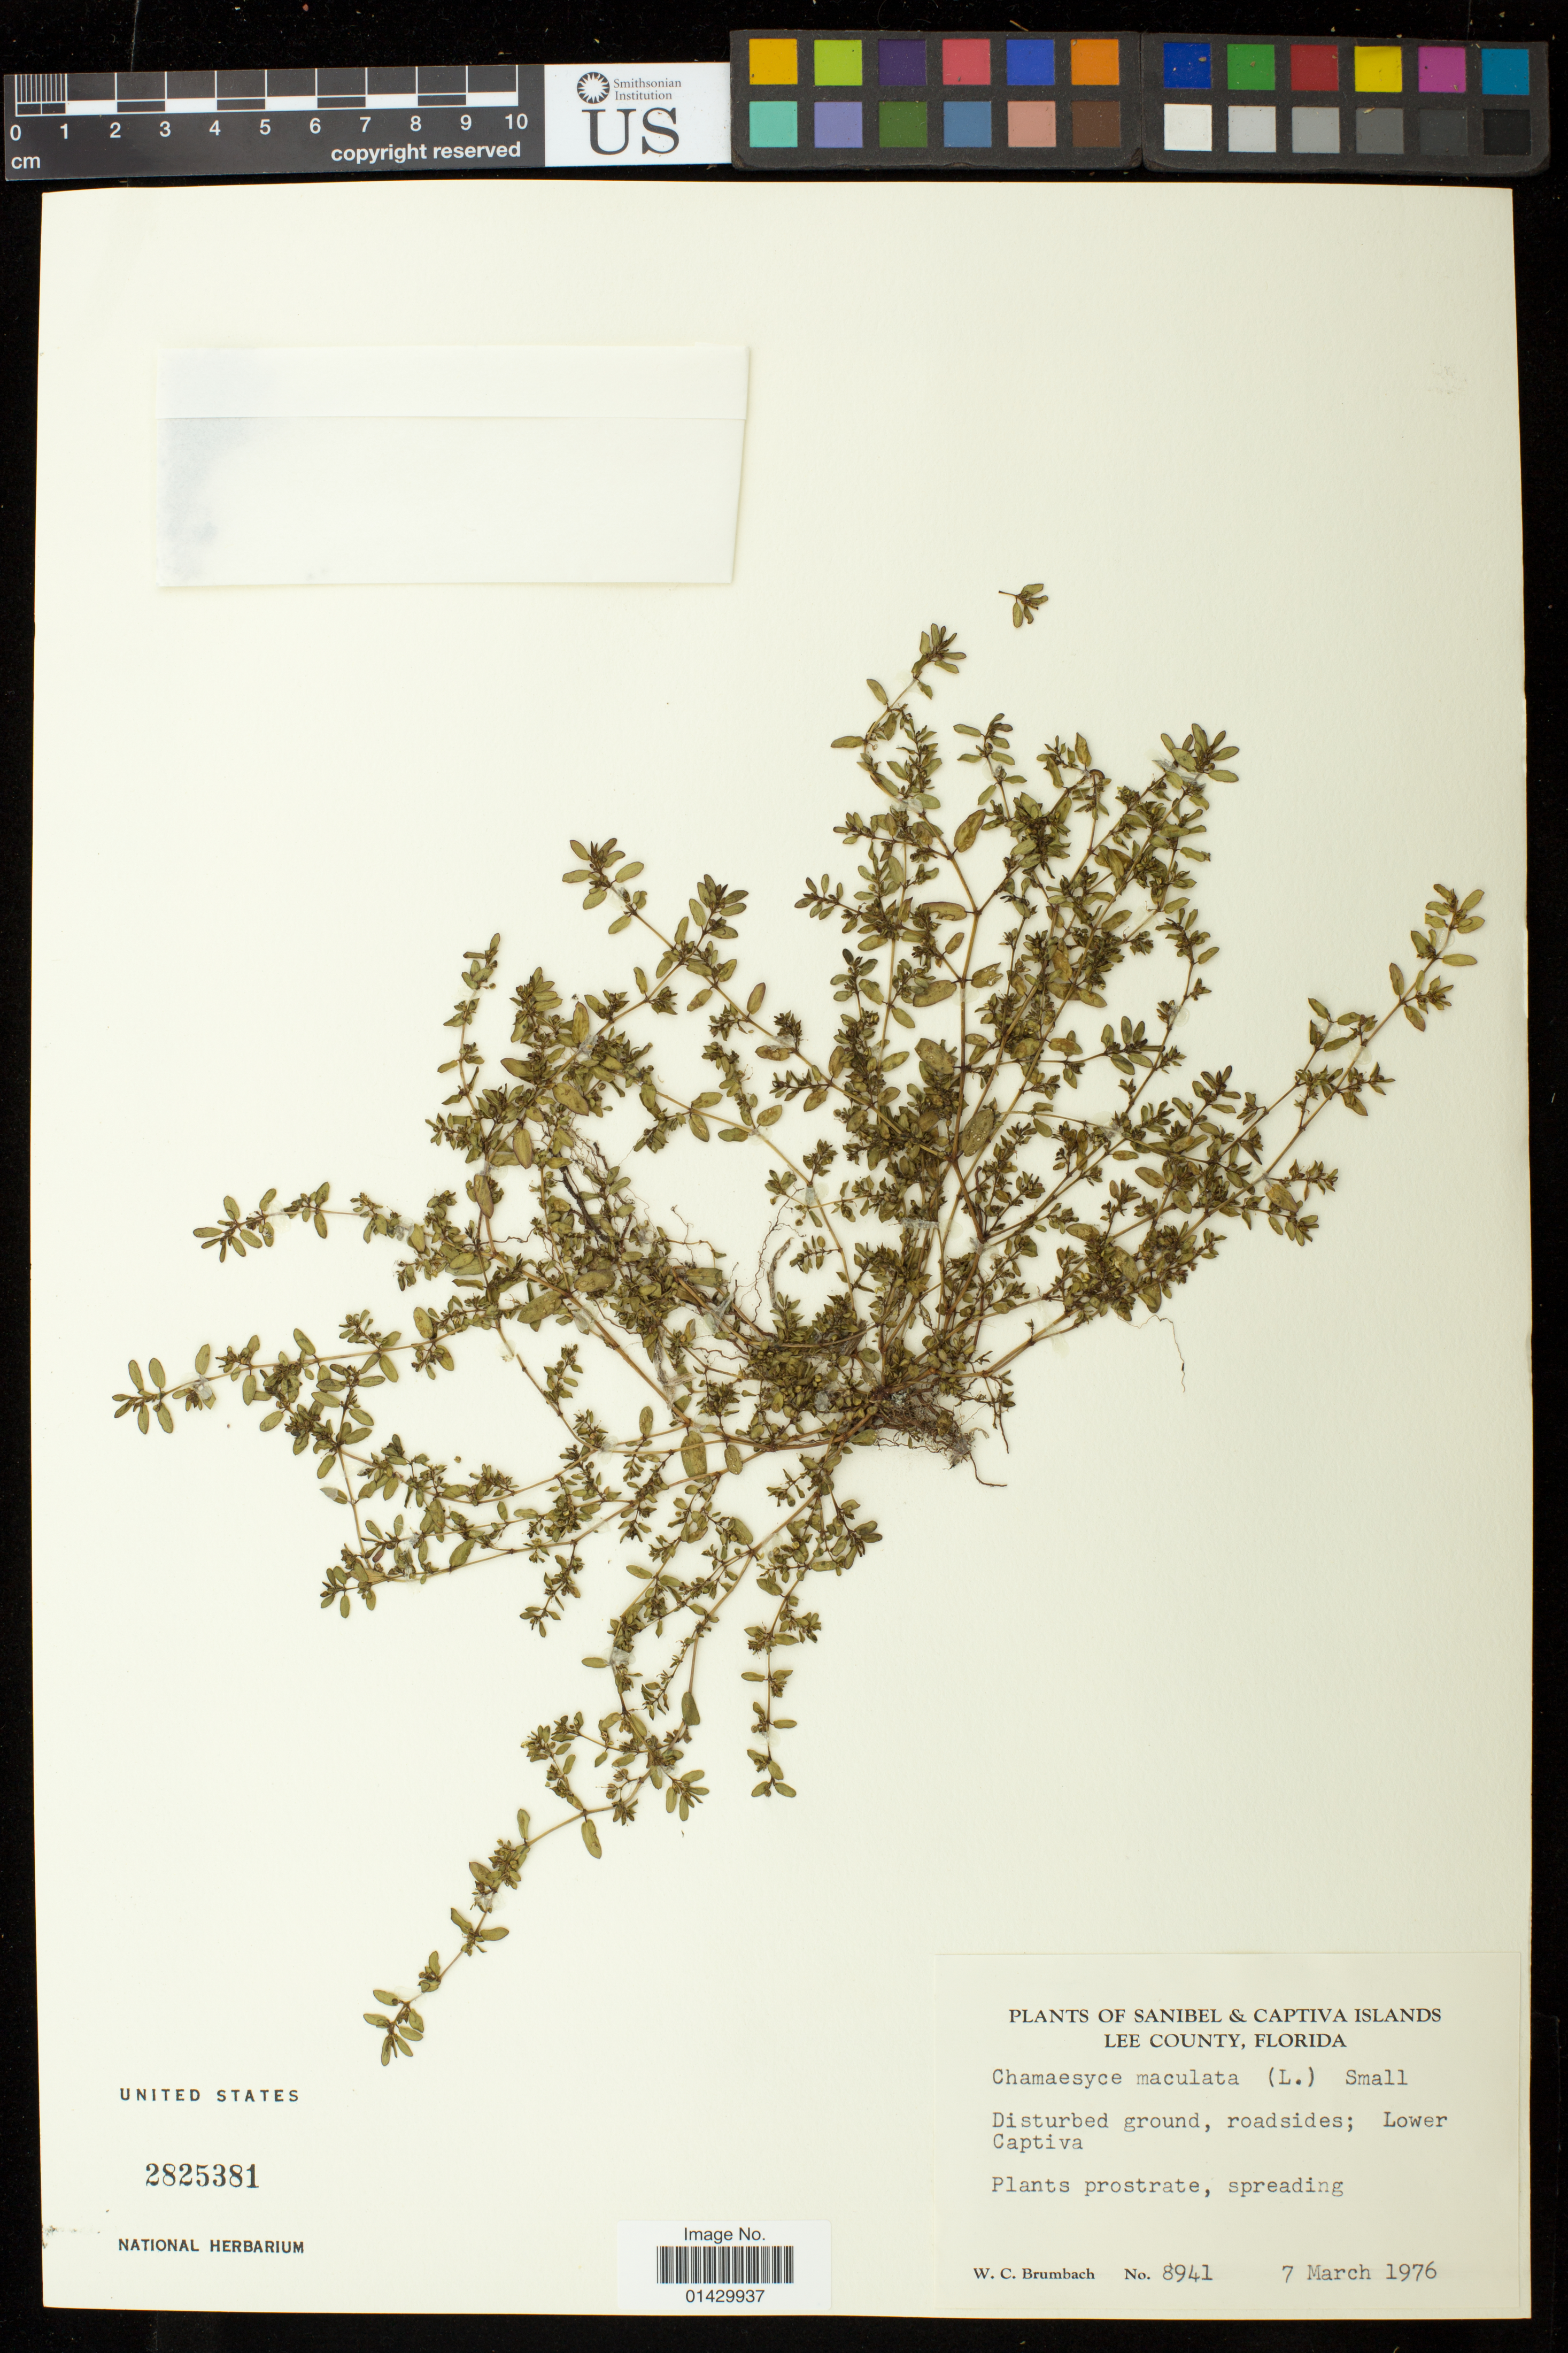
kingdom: Plantae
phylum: Tracheophyta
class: Magnoliopsida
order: Malpighiales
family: Euphorbiaceae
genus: Euphorbia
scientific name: Euphorbia maculata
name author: L.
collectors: W. C. Brumbach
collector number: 8941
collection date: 1976-03-07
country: United States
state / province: Florida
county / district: Lee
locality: Captiva Island; Lower Captiva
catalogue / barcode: US 2825381